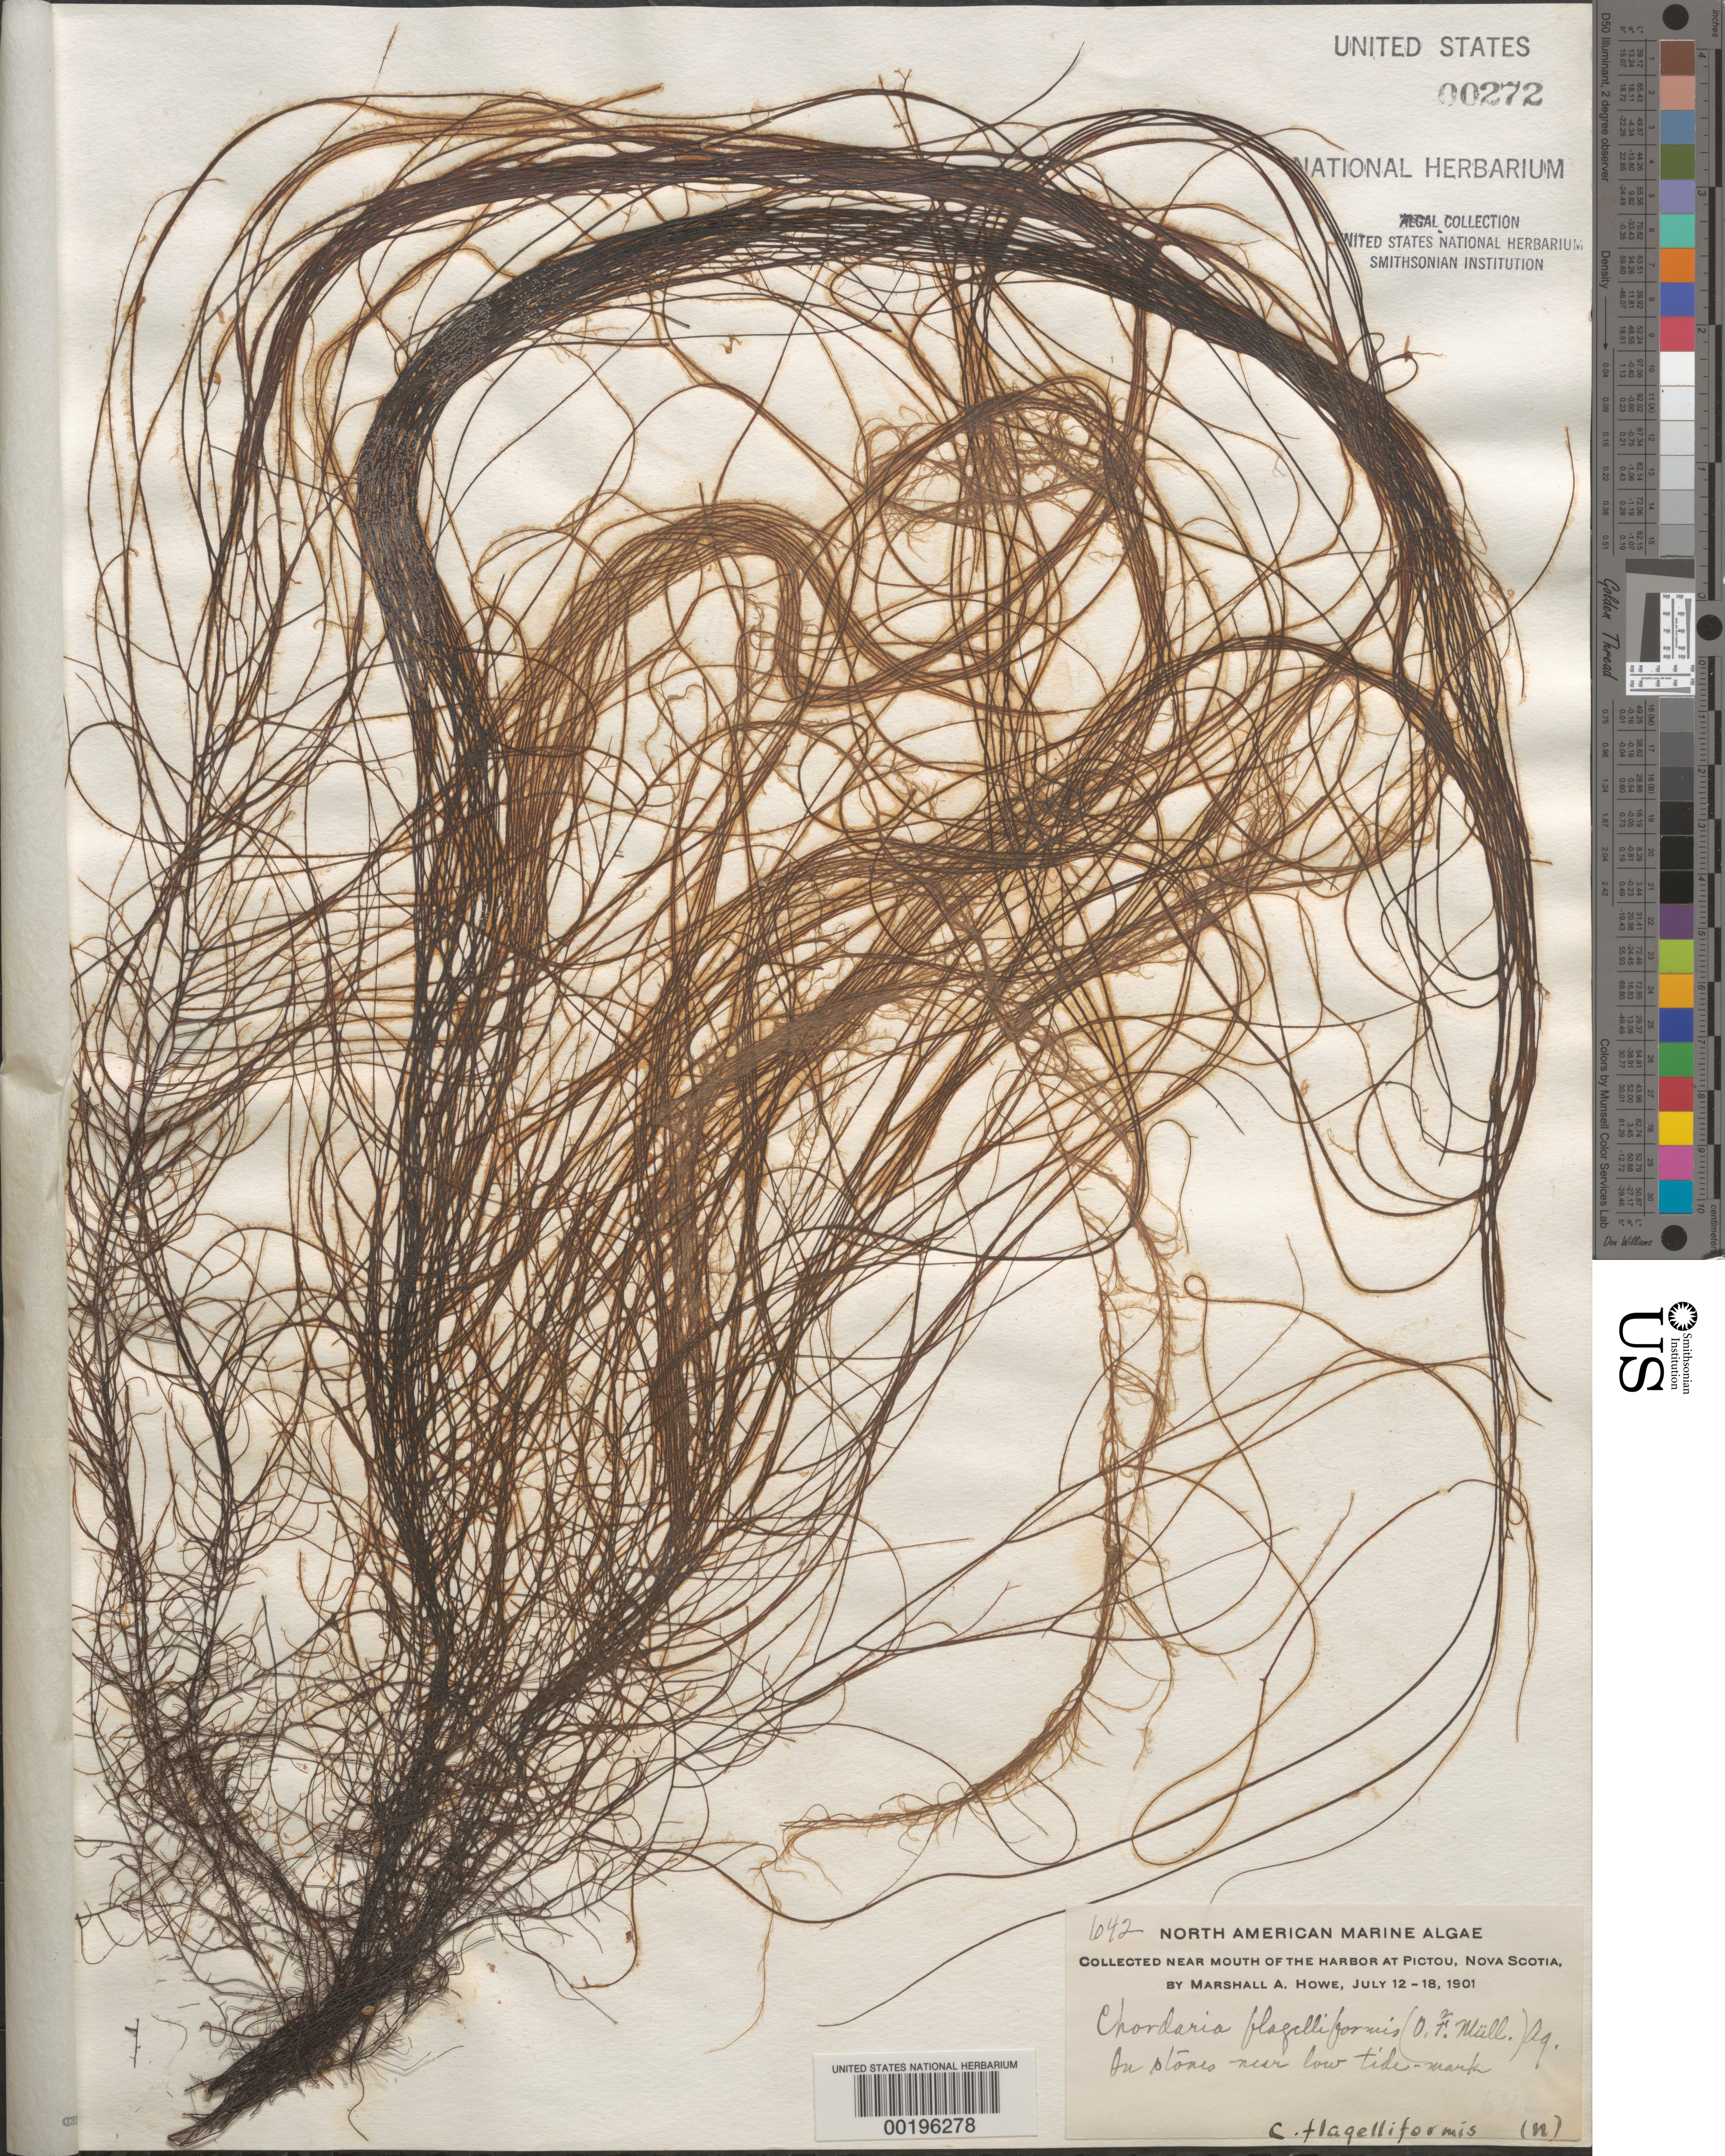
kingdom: Chromista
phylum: Ochrophyta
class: Phaeophyceae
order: Ectocarpales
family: Chordariaceae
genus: Chordaria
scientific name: Chordaria flagelliformis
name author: (Hudson) Grev.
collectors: M. A. Howe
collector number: MAH 642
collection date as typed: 12 Jul 1901 TO 18 Jul 1901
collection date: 1901-07-12/1901-07-18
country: Canada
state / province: Nova Scotia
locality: Pictou harbor mouth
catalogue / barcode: US 272